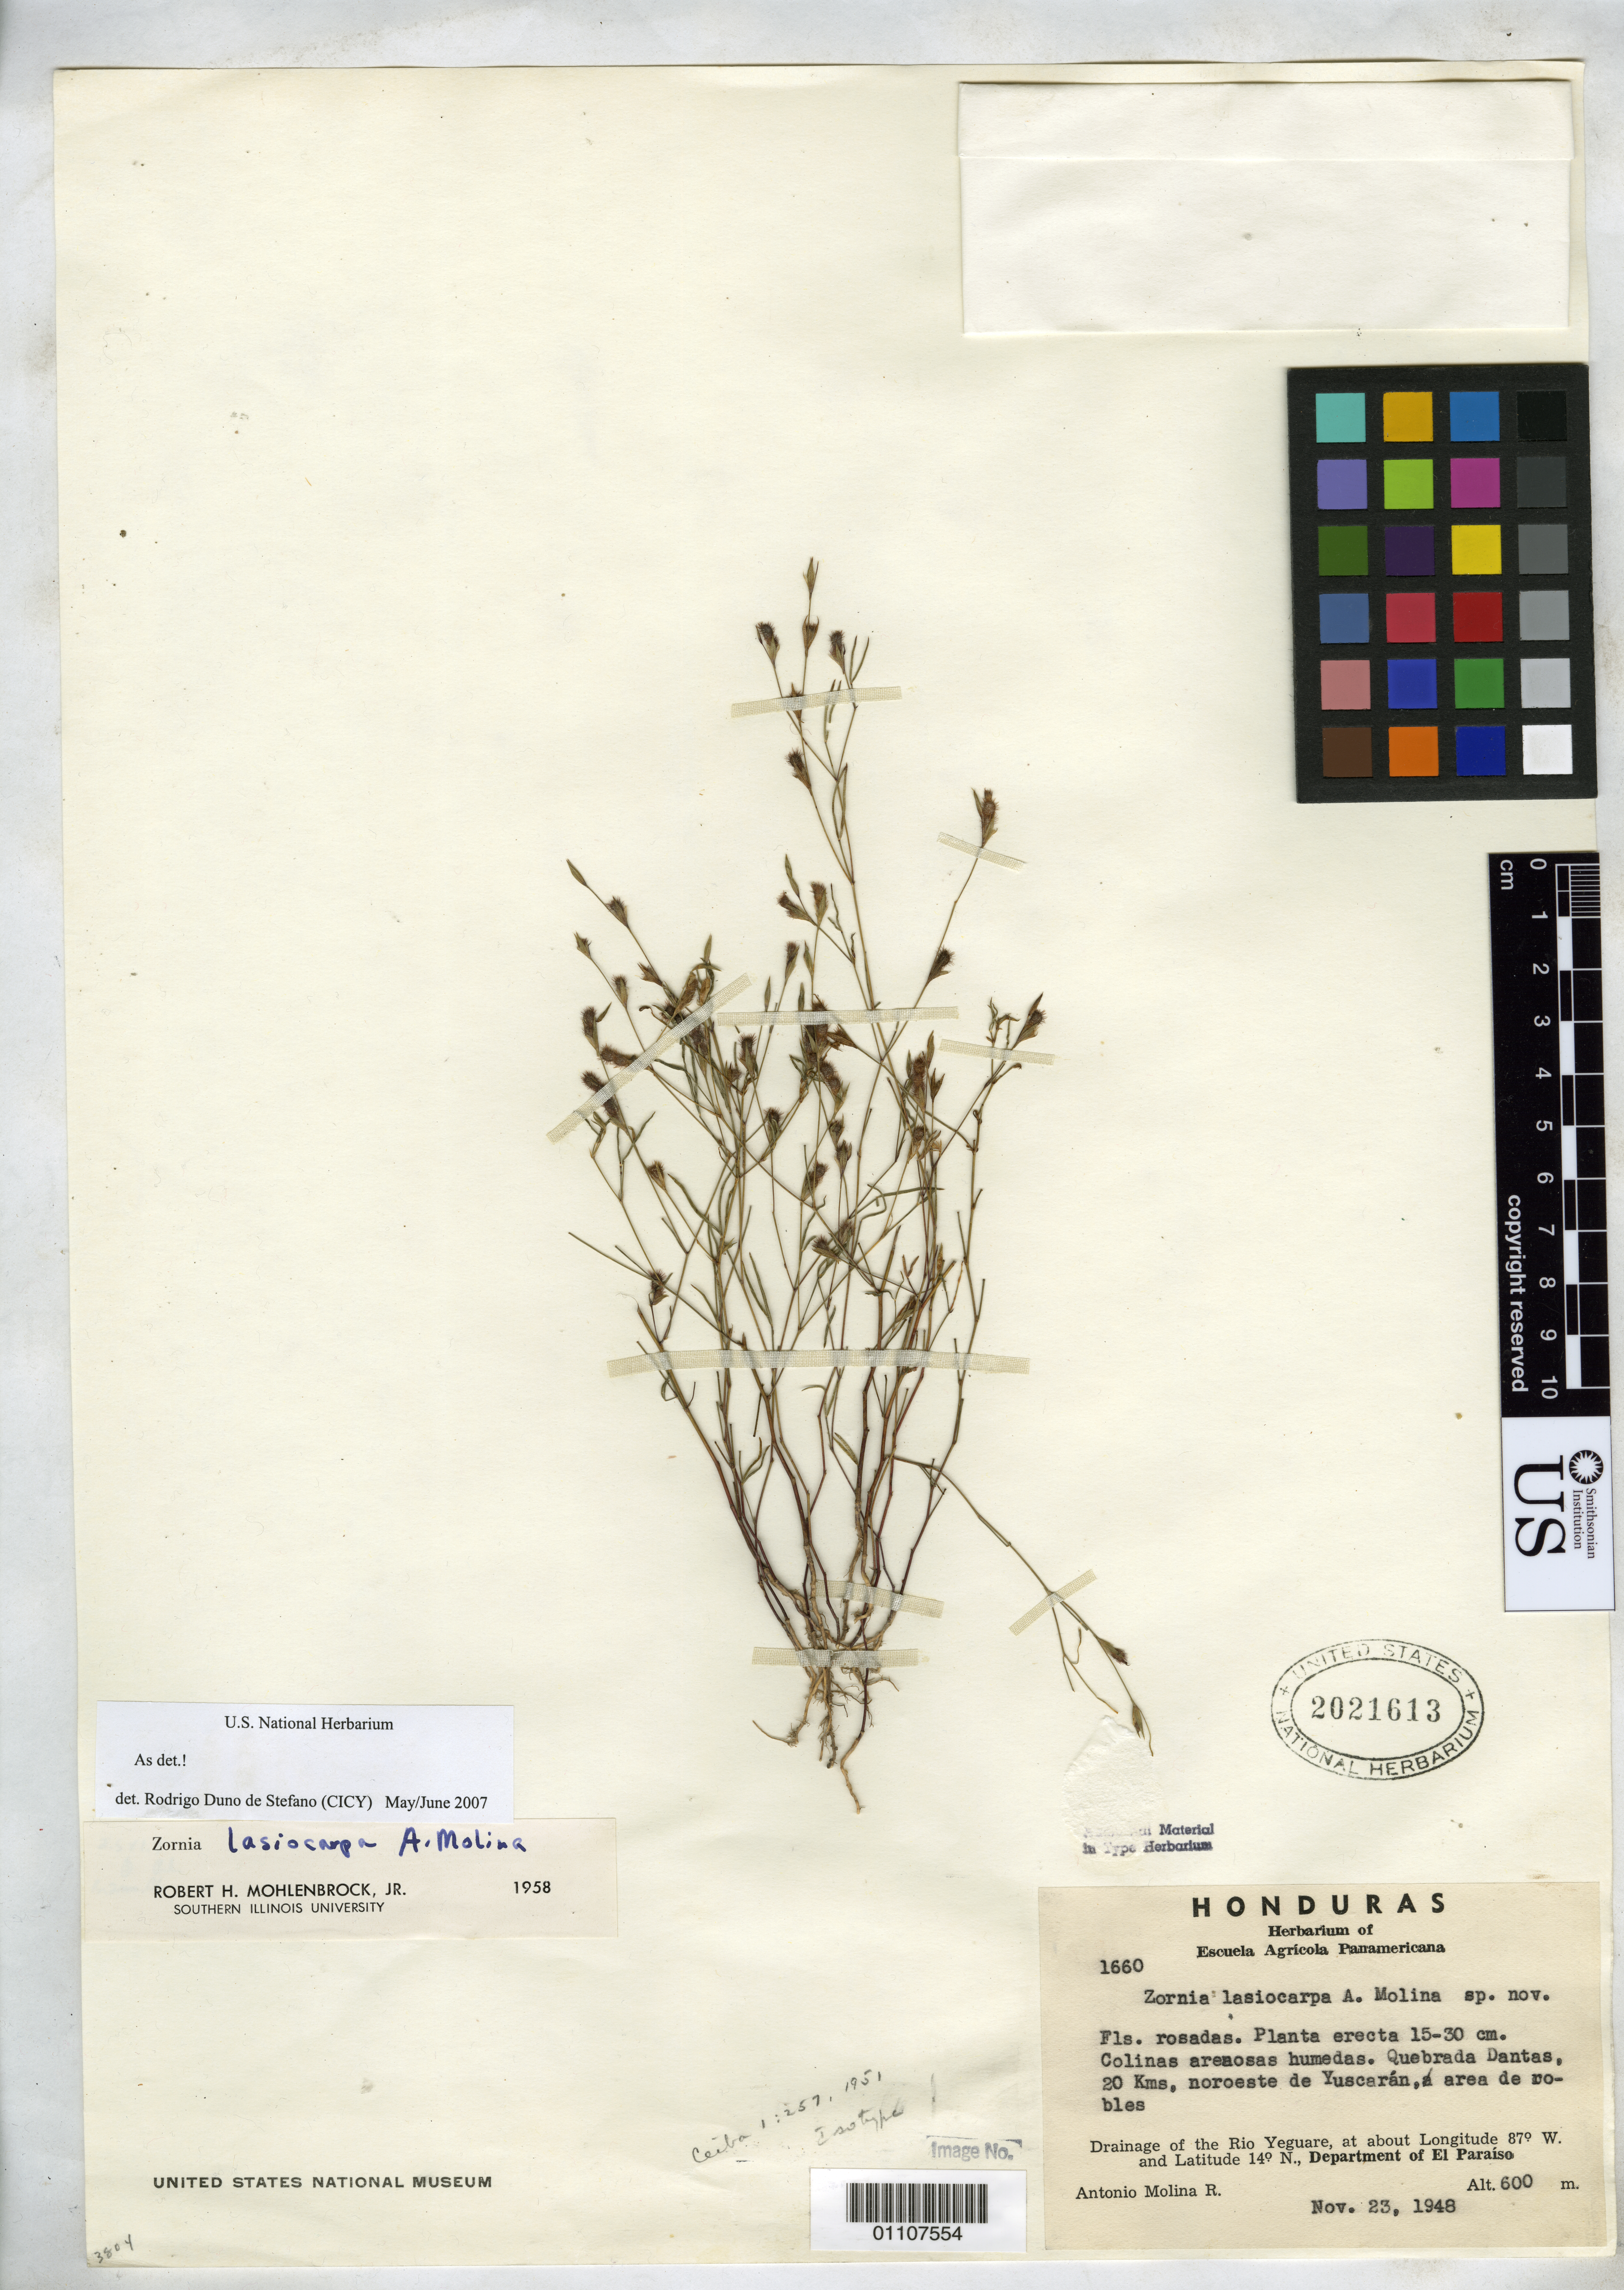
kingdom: Plantae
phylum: Tracheophyta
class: Magnoliopsida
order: Fabales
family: Fabaceae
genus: Zornia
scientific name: Zornia lasiocarpa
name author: Ant. Molina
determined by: Mohlenbrock, Robert H., Jr.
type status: Isotype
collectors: A. Molina R.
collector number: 1660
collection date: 1948-11-23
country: Honduras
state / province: El Paraíso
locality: Drainage of the Rio Yeguare.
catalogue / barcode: US 2021613